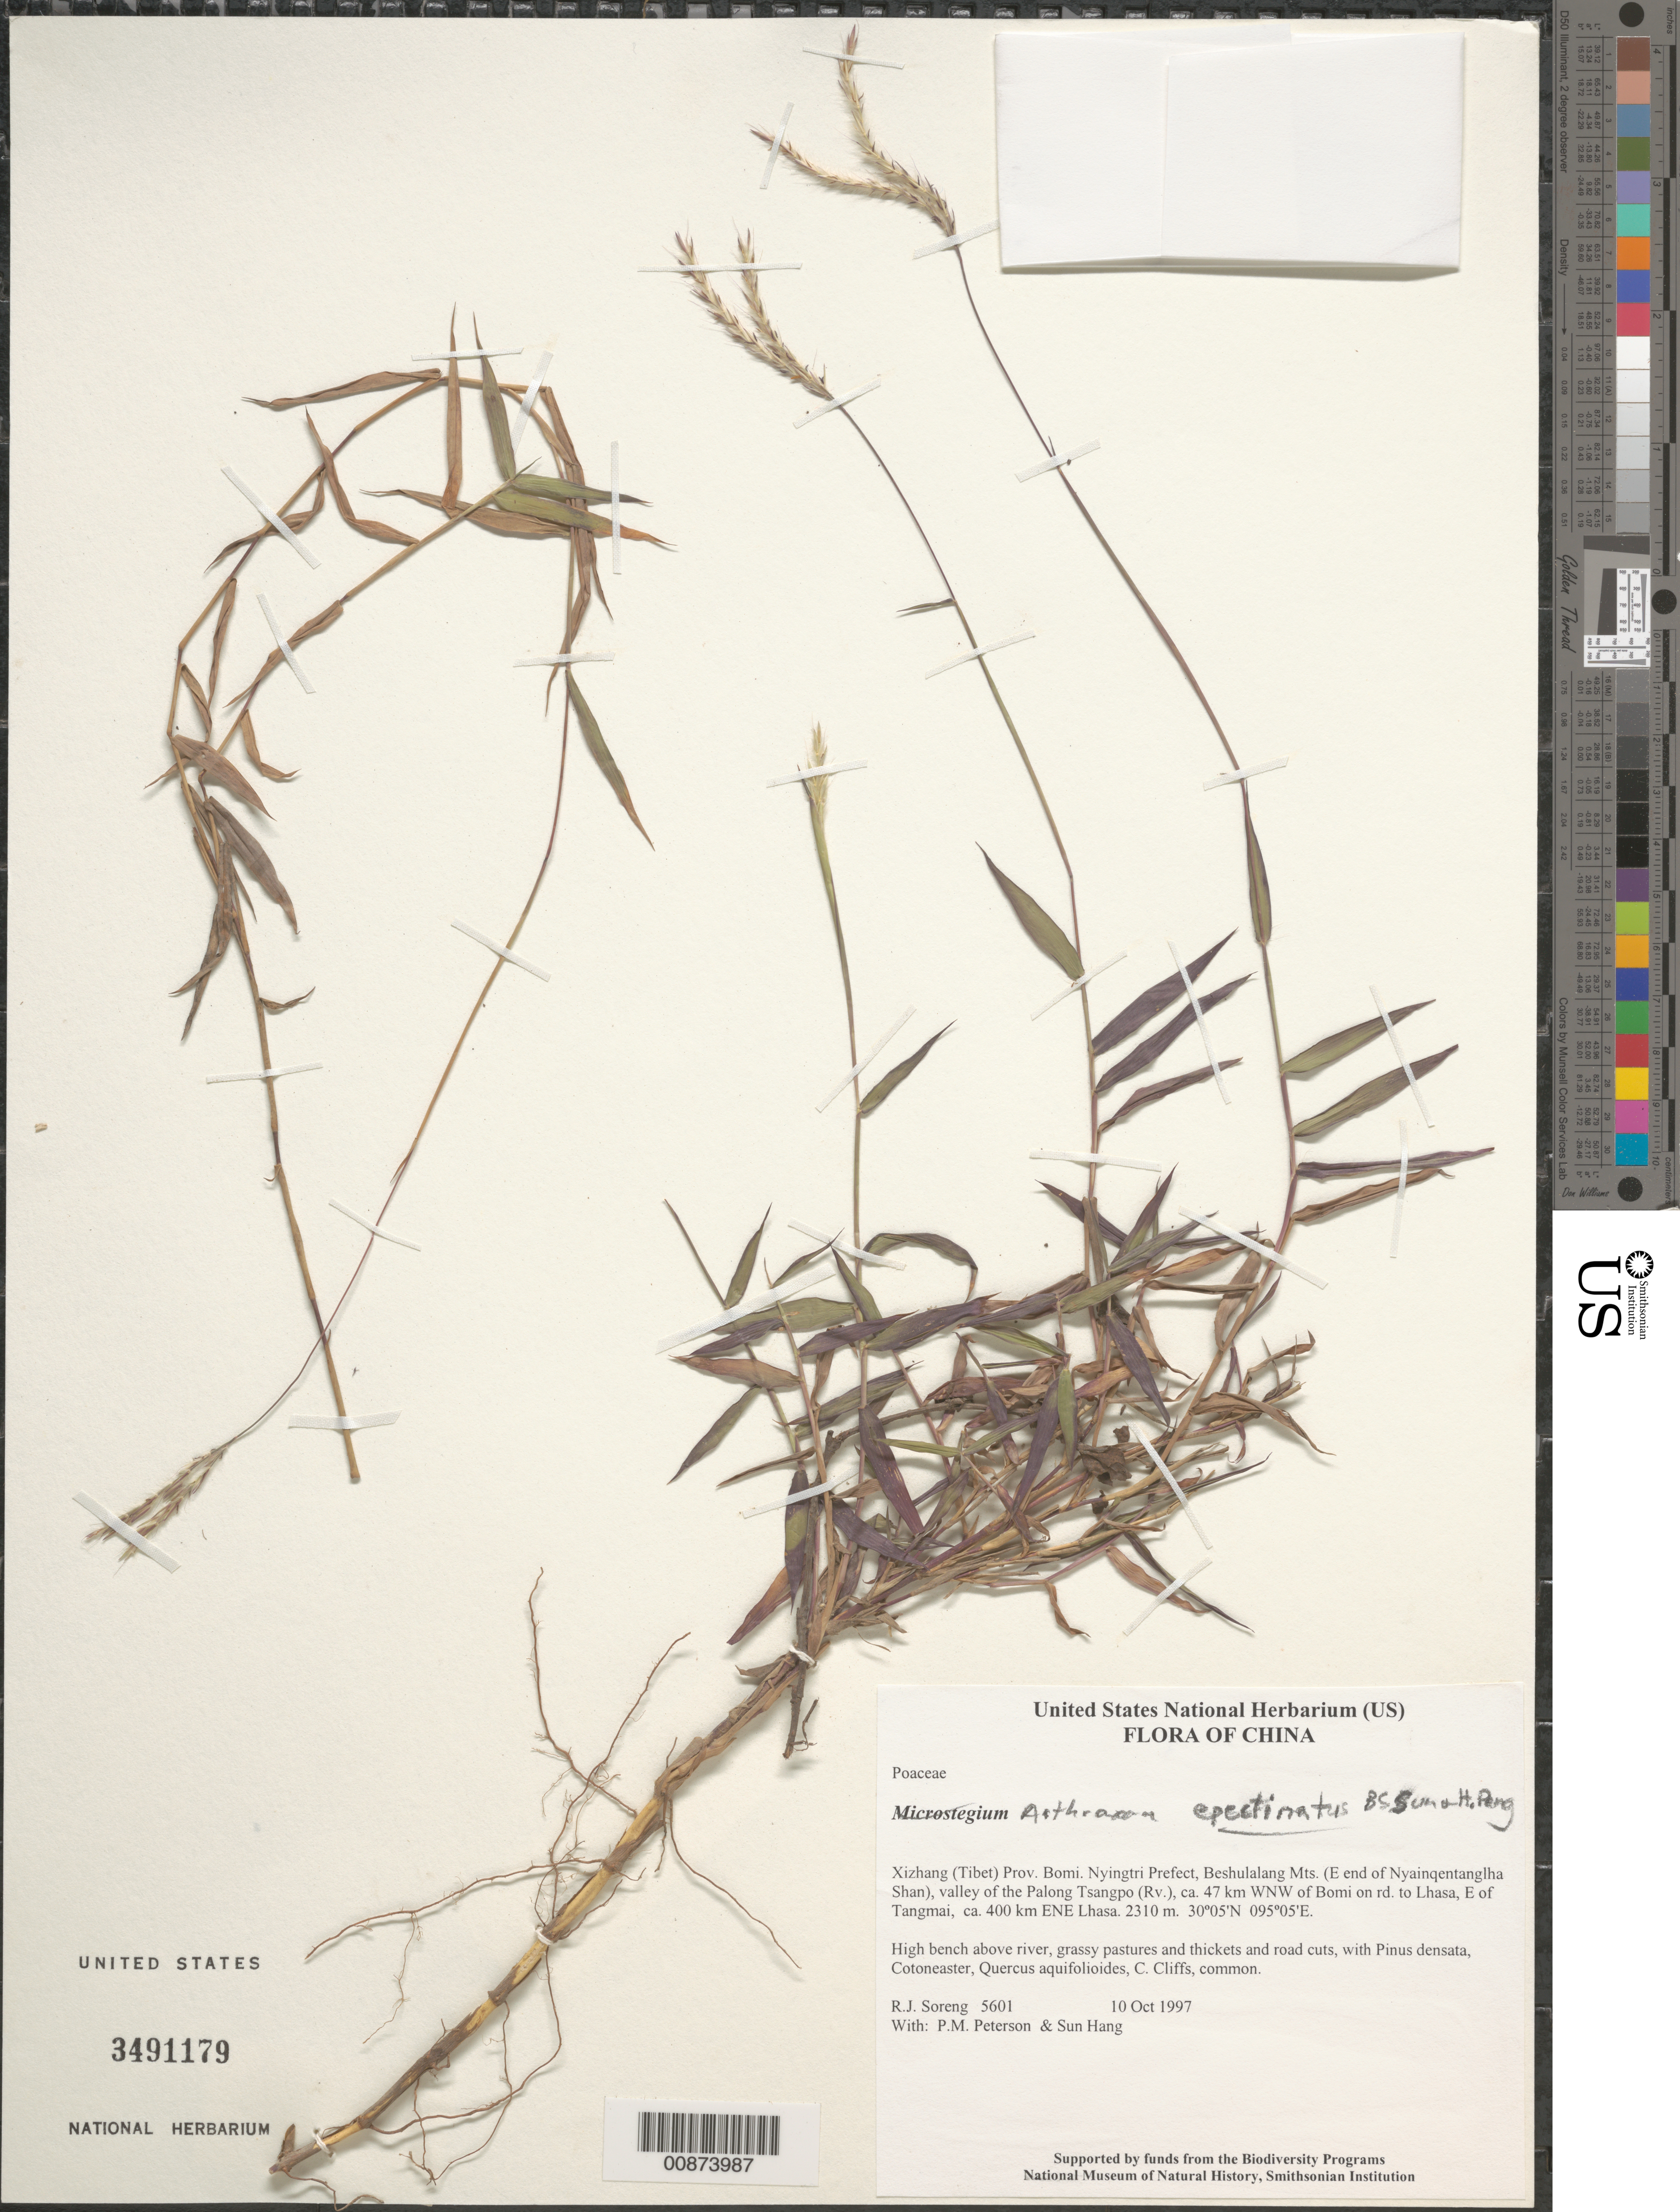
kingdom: Plantae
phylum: Tracheophyta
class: Liliopsida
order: Poales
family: Poaceae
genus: Arthraxon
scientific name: Arthraxon epectinatus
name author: B.S. Sun & H. Peng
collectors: R. J. Soreng, P. M. Peterson & Sun Hang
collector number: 5601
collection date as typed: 10 Oct 1997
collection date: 1997-10-10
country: China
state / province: Xizang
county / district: Bomi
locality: Nyingtri Prefect, Beshulalang Mts. (E end of Nyainqentanglha Shan), valley of the Palong Tsangpo (Rv.), ca. 47 km WNW of Bomi on rd. to Lhasa, E of Tangmai, ca. 400 km ENE Lhasa.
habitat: High bench above river, grassy pastures and thickets and road cuts, with Pinus densata, Cotoneaster, Quercus aquifolioides, C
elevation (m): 2310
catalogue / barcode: US 3491179